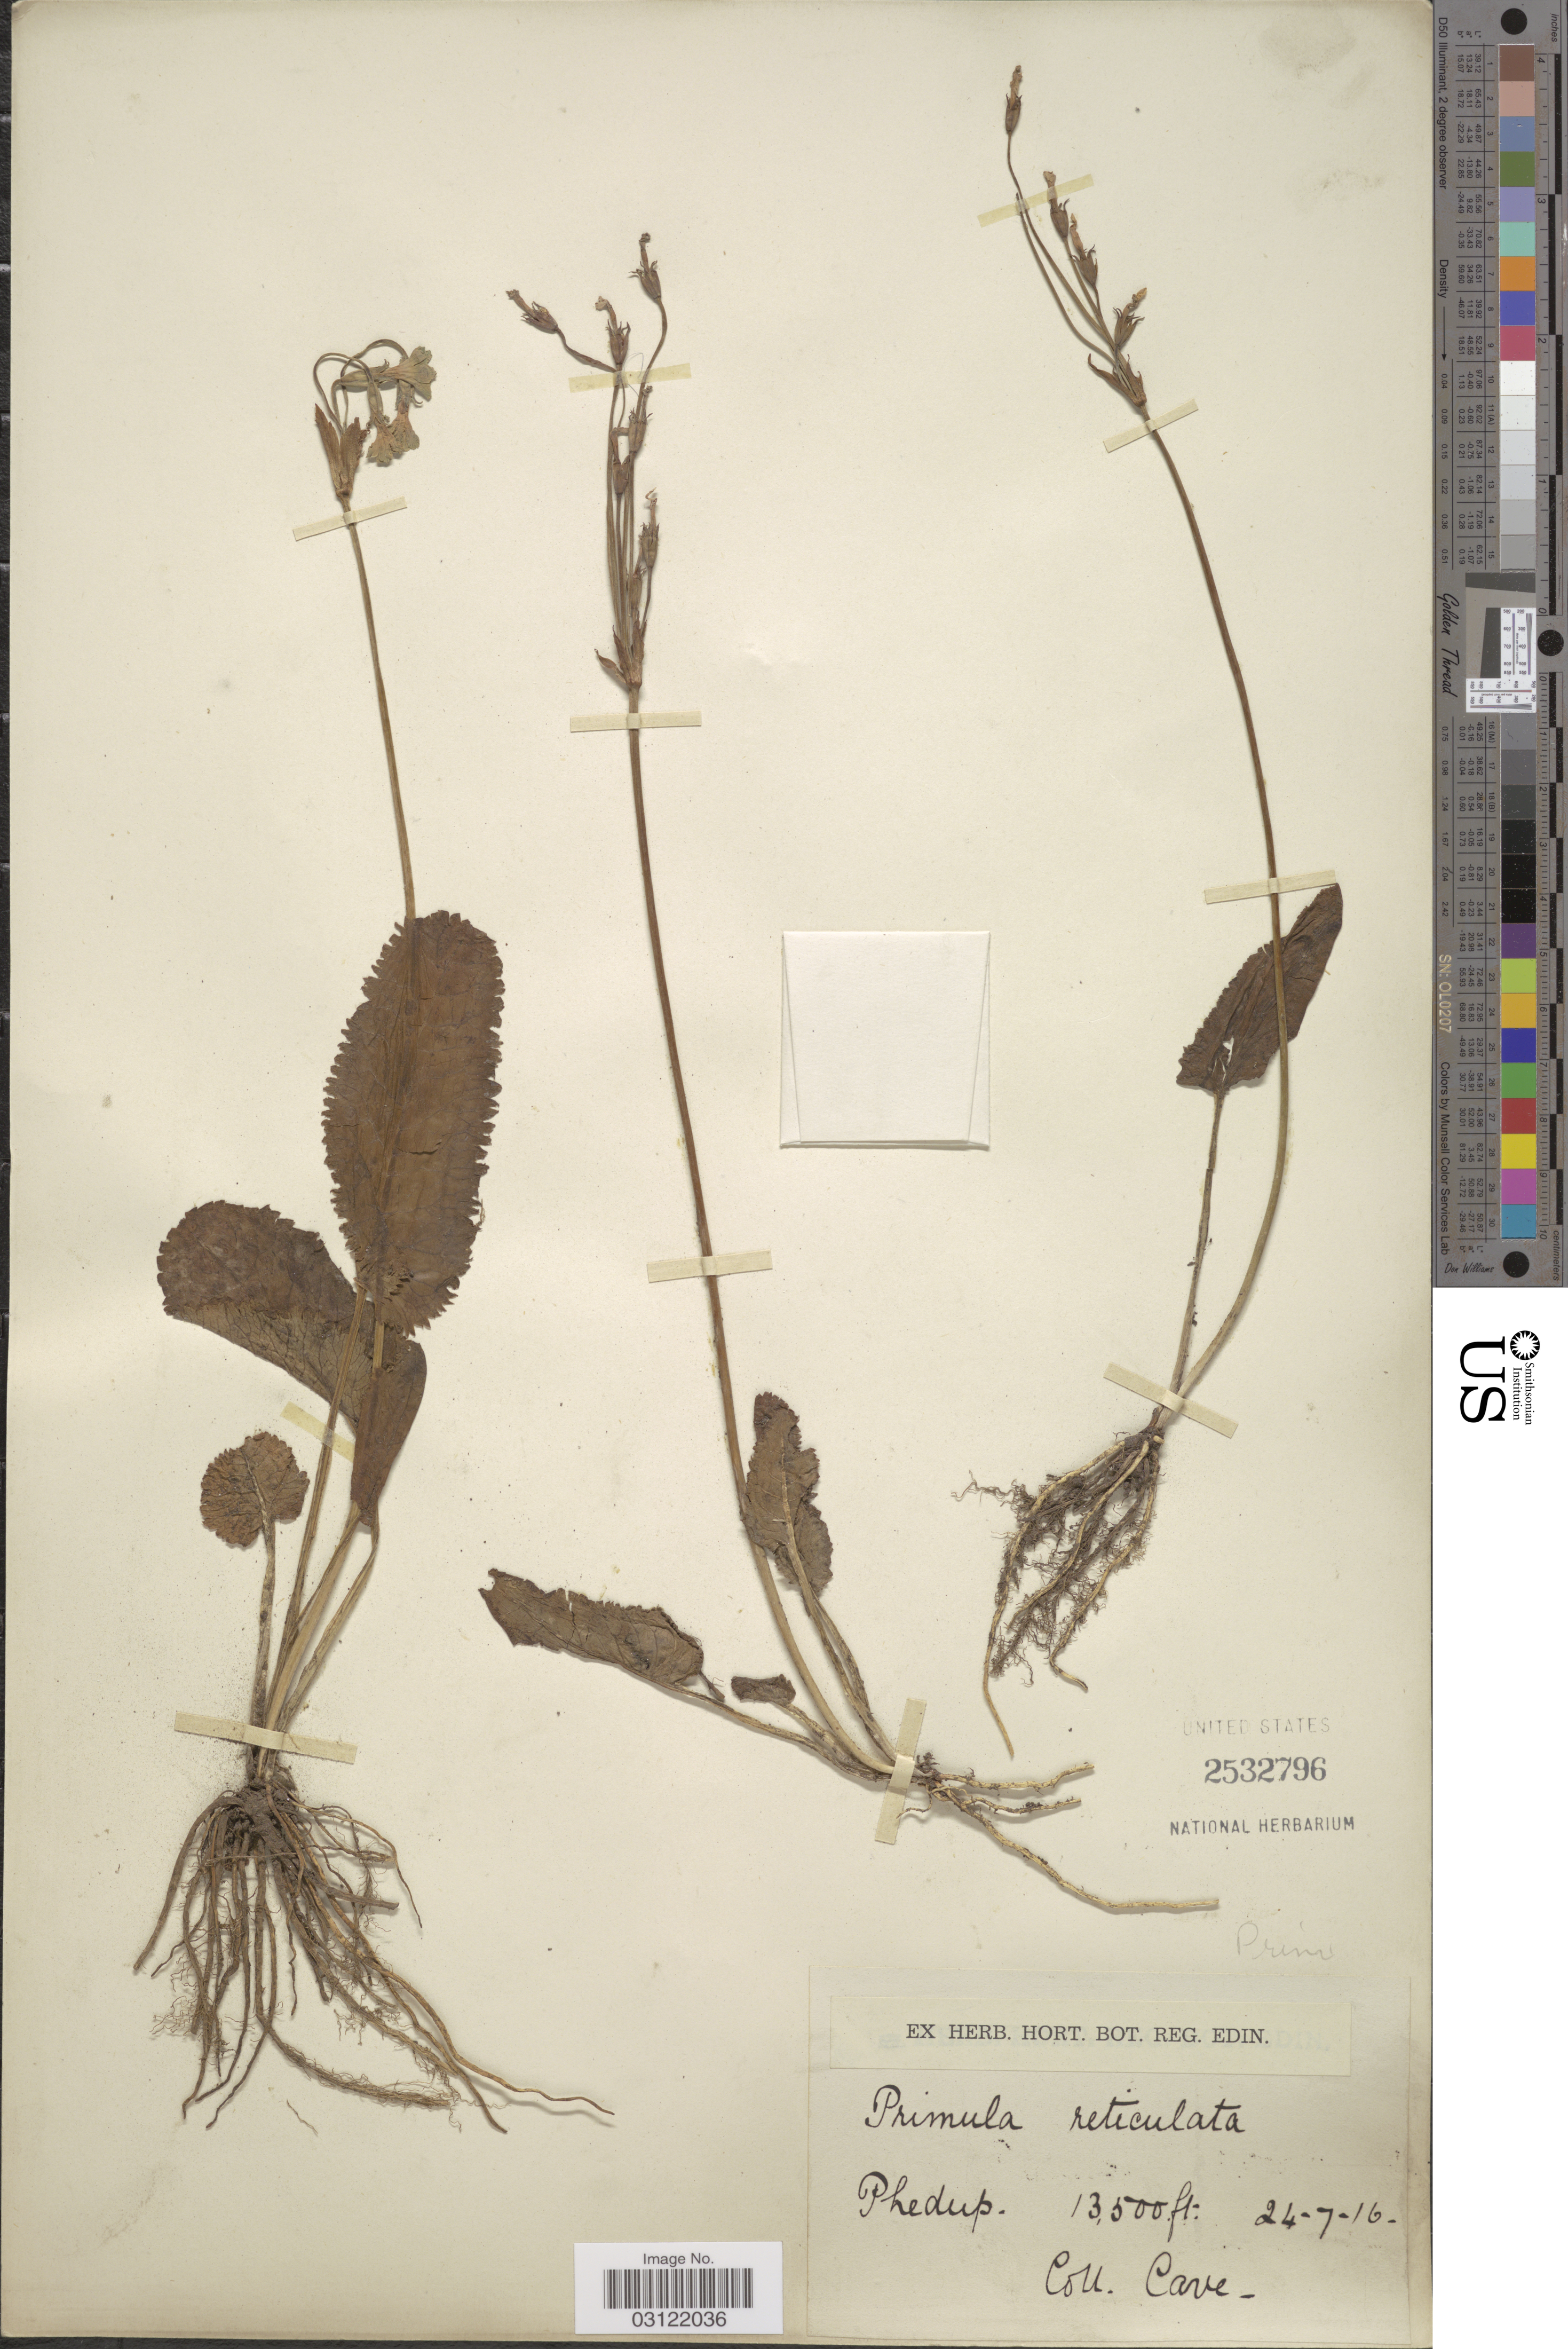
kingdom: Plantae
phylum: Tracheophyta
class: Magnoliopsida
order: Ericales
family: Primulaceae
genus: Primula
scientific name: Primula reticulata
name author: Wall.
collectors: Cave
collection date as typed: Transcribed d/m/y: 24/7/16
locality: Phedup.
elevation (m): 4115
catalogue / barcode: US 2532796